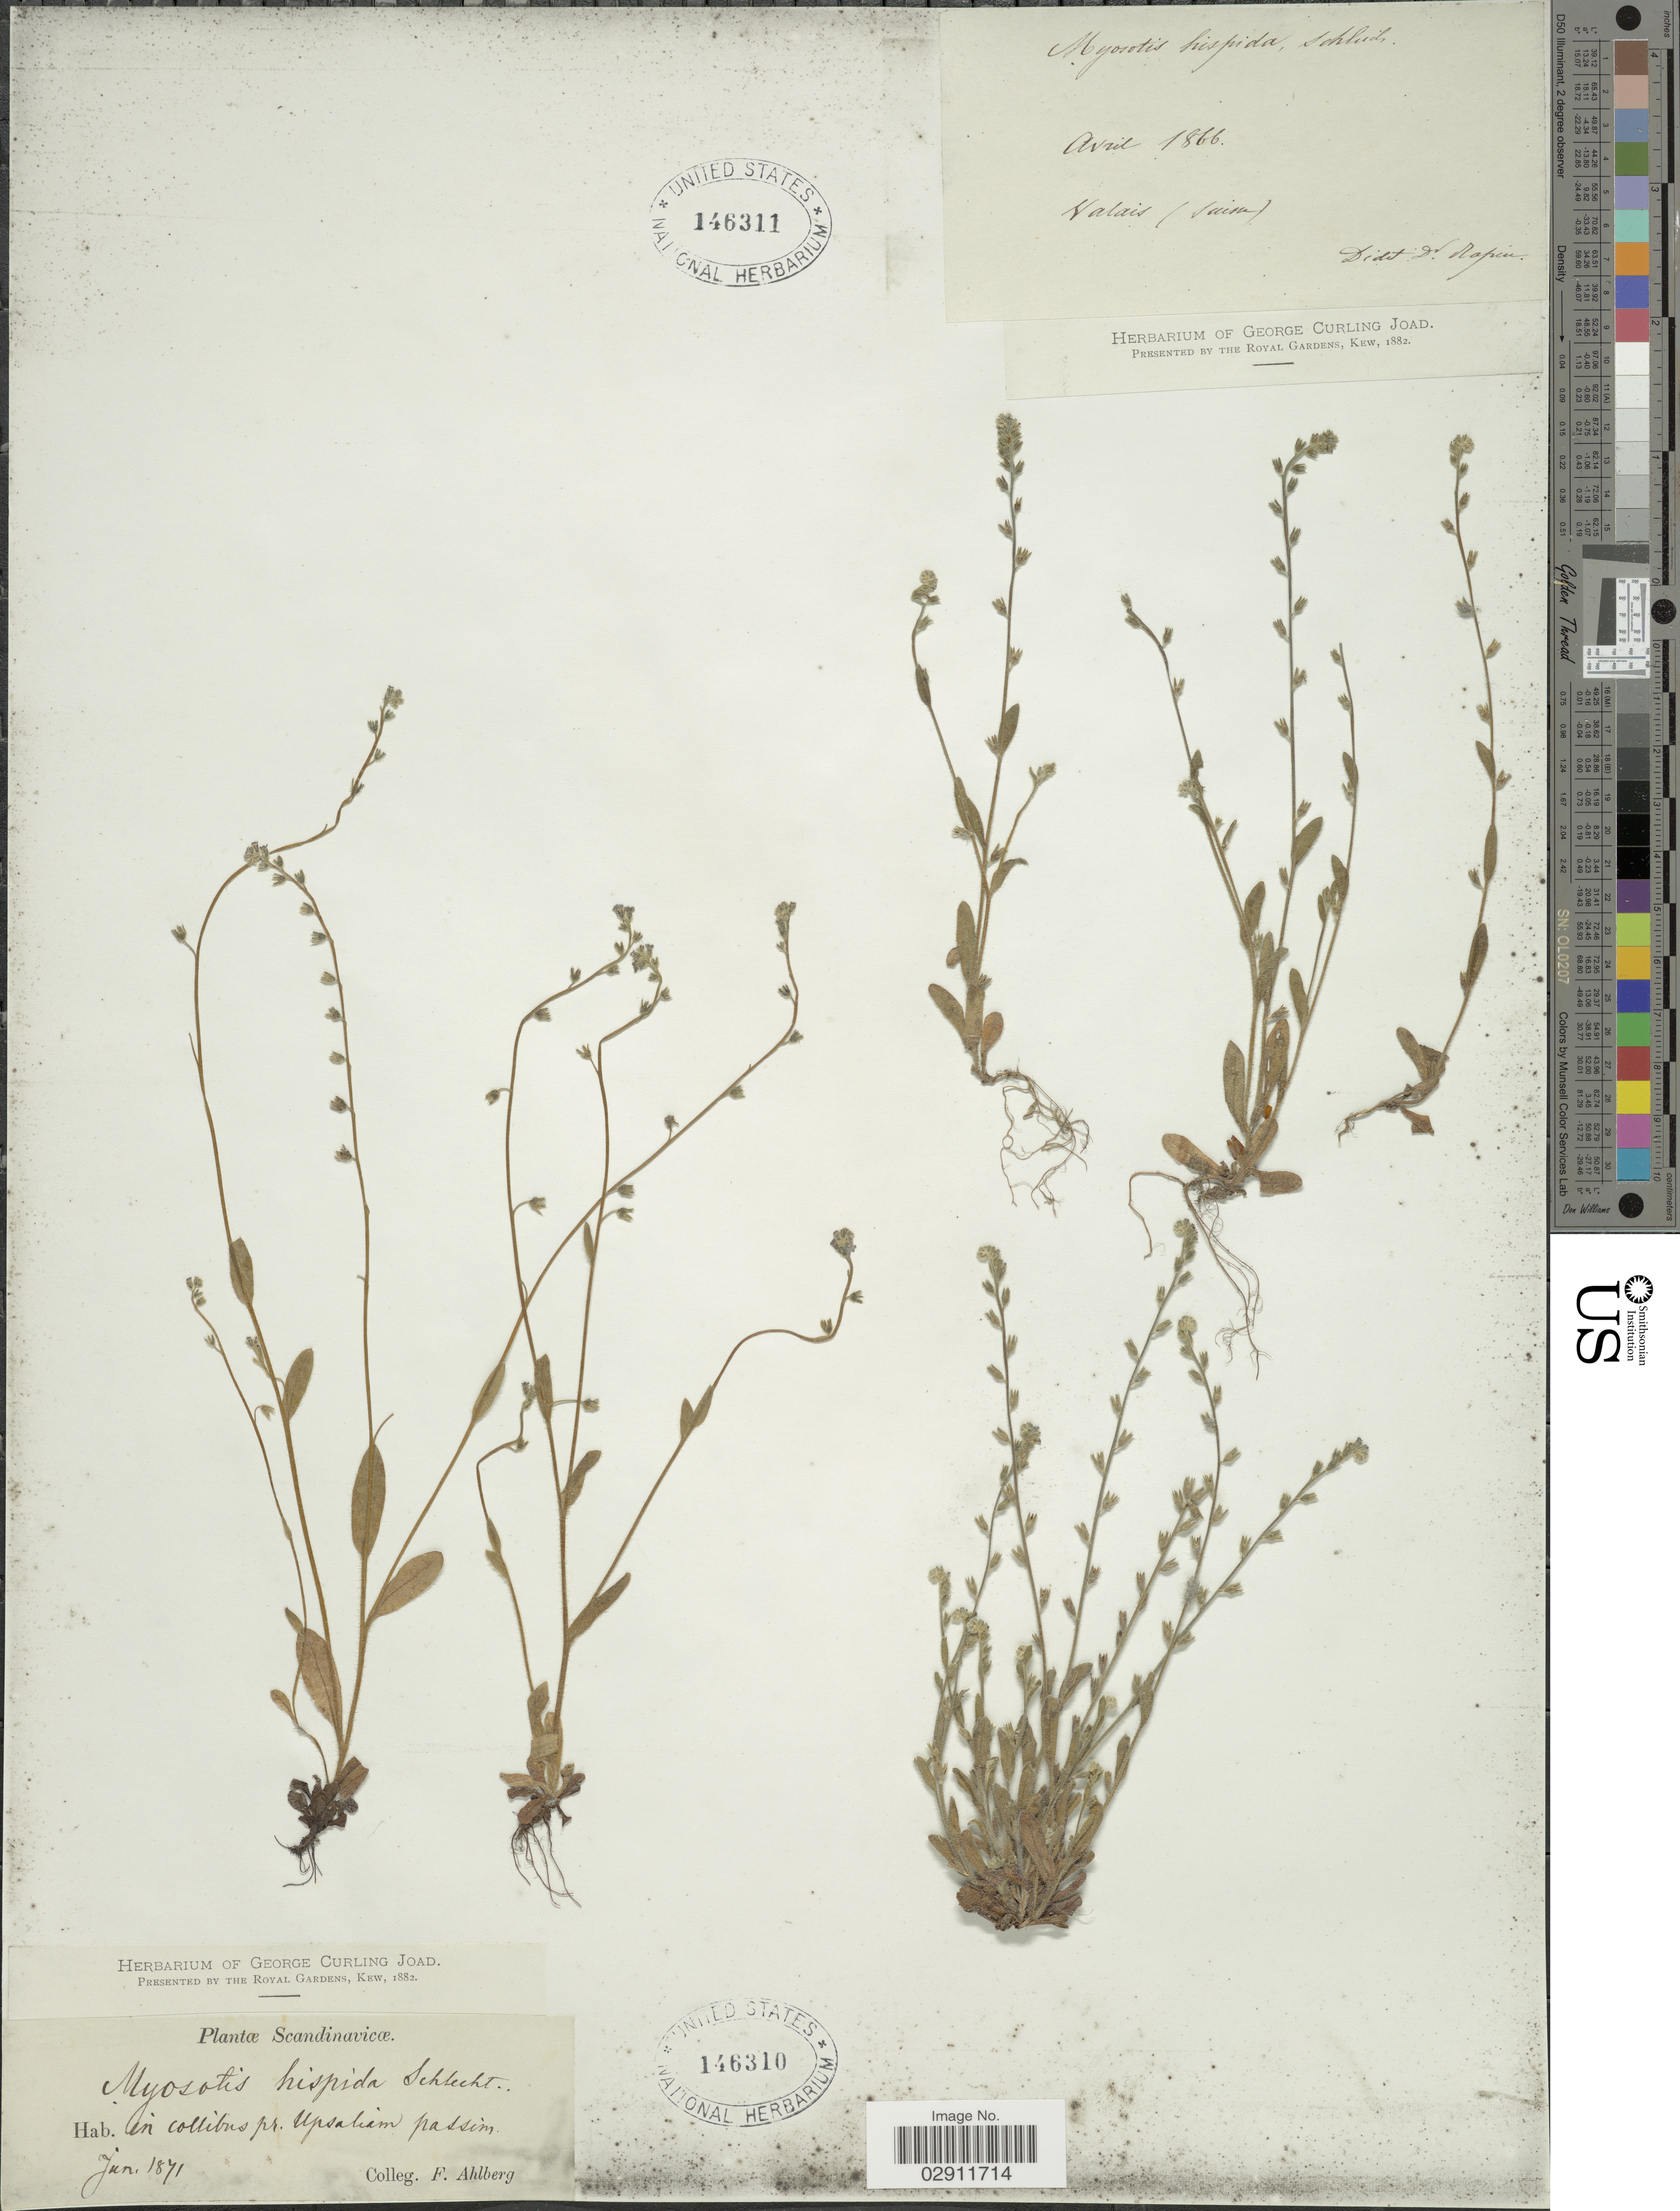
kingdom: Plantae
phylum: Tracheophyta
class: Magnoliopsida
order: Boraginales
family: Boraginaceae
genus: Myosotis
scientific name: Myosotis hispida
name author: Schltdl.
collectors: ex herb. George Curling Joad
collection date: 1866-04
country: Switzerland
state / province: Valais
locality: Valais (Suisse).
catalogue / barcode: US 146311